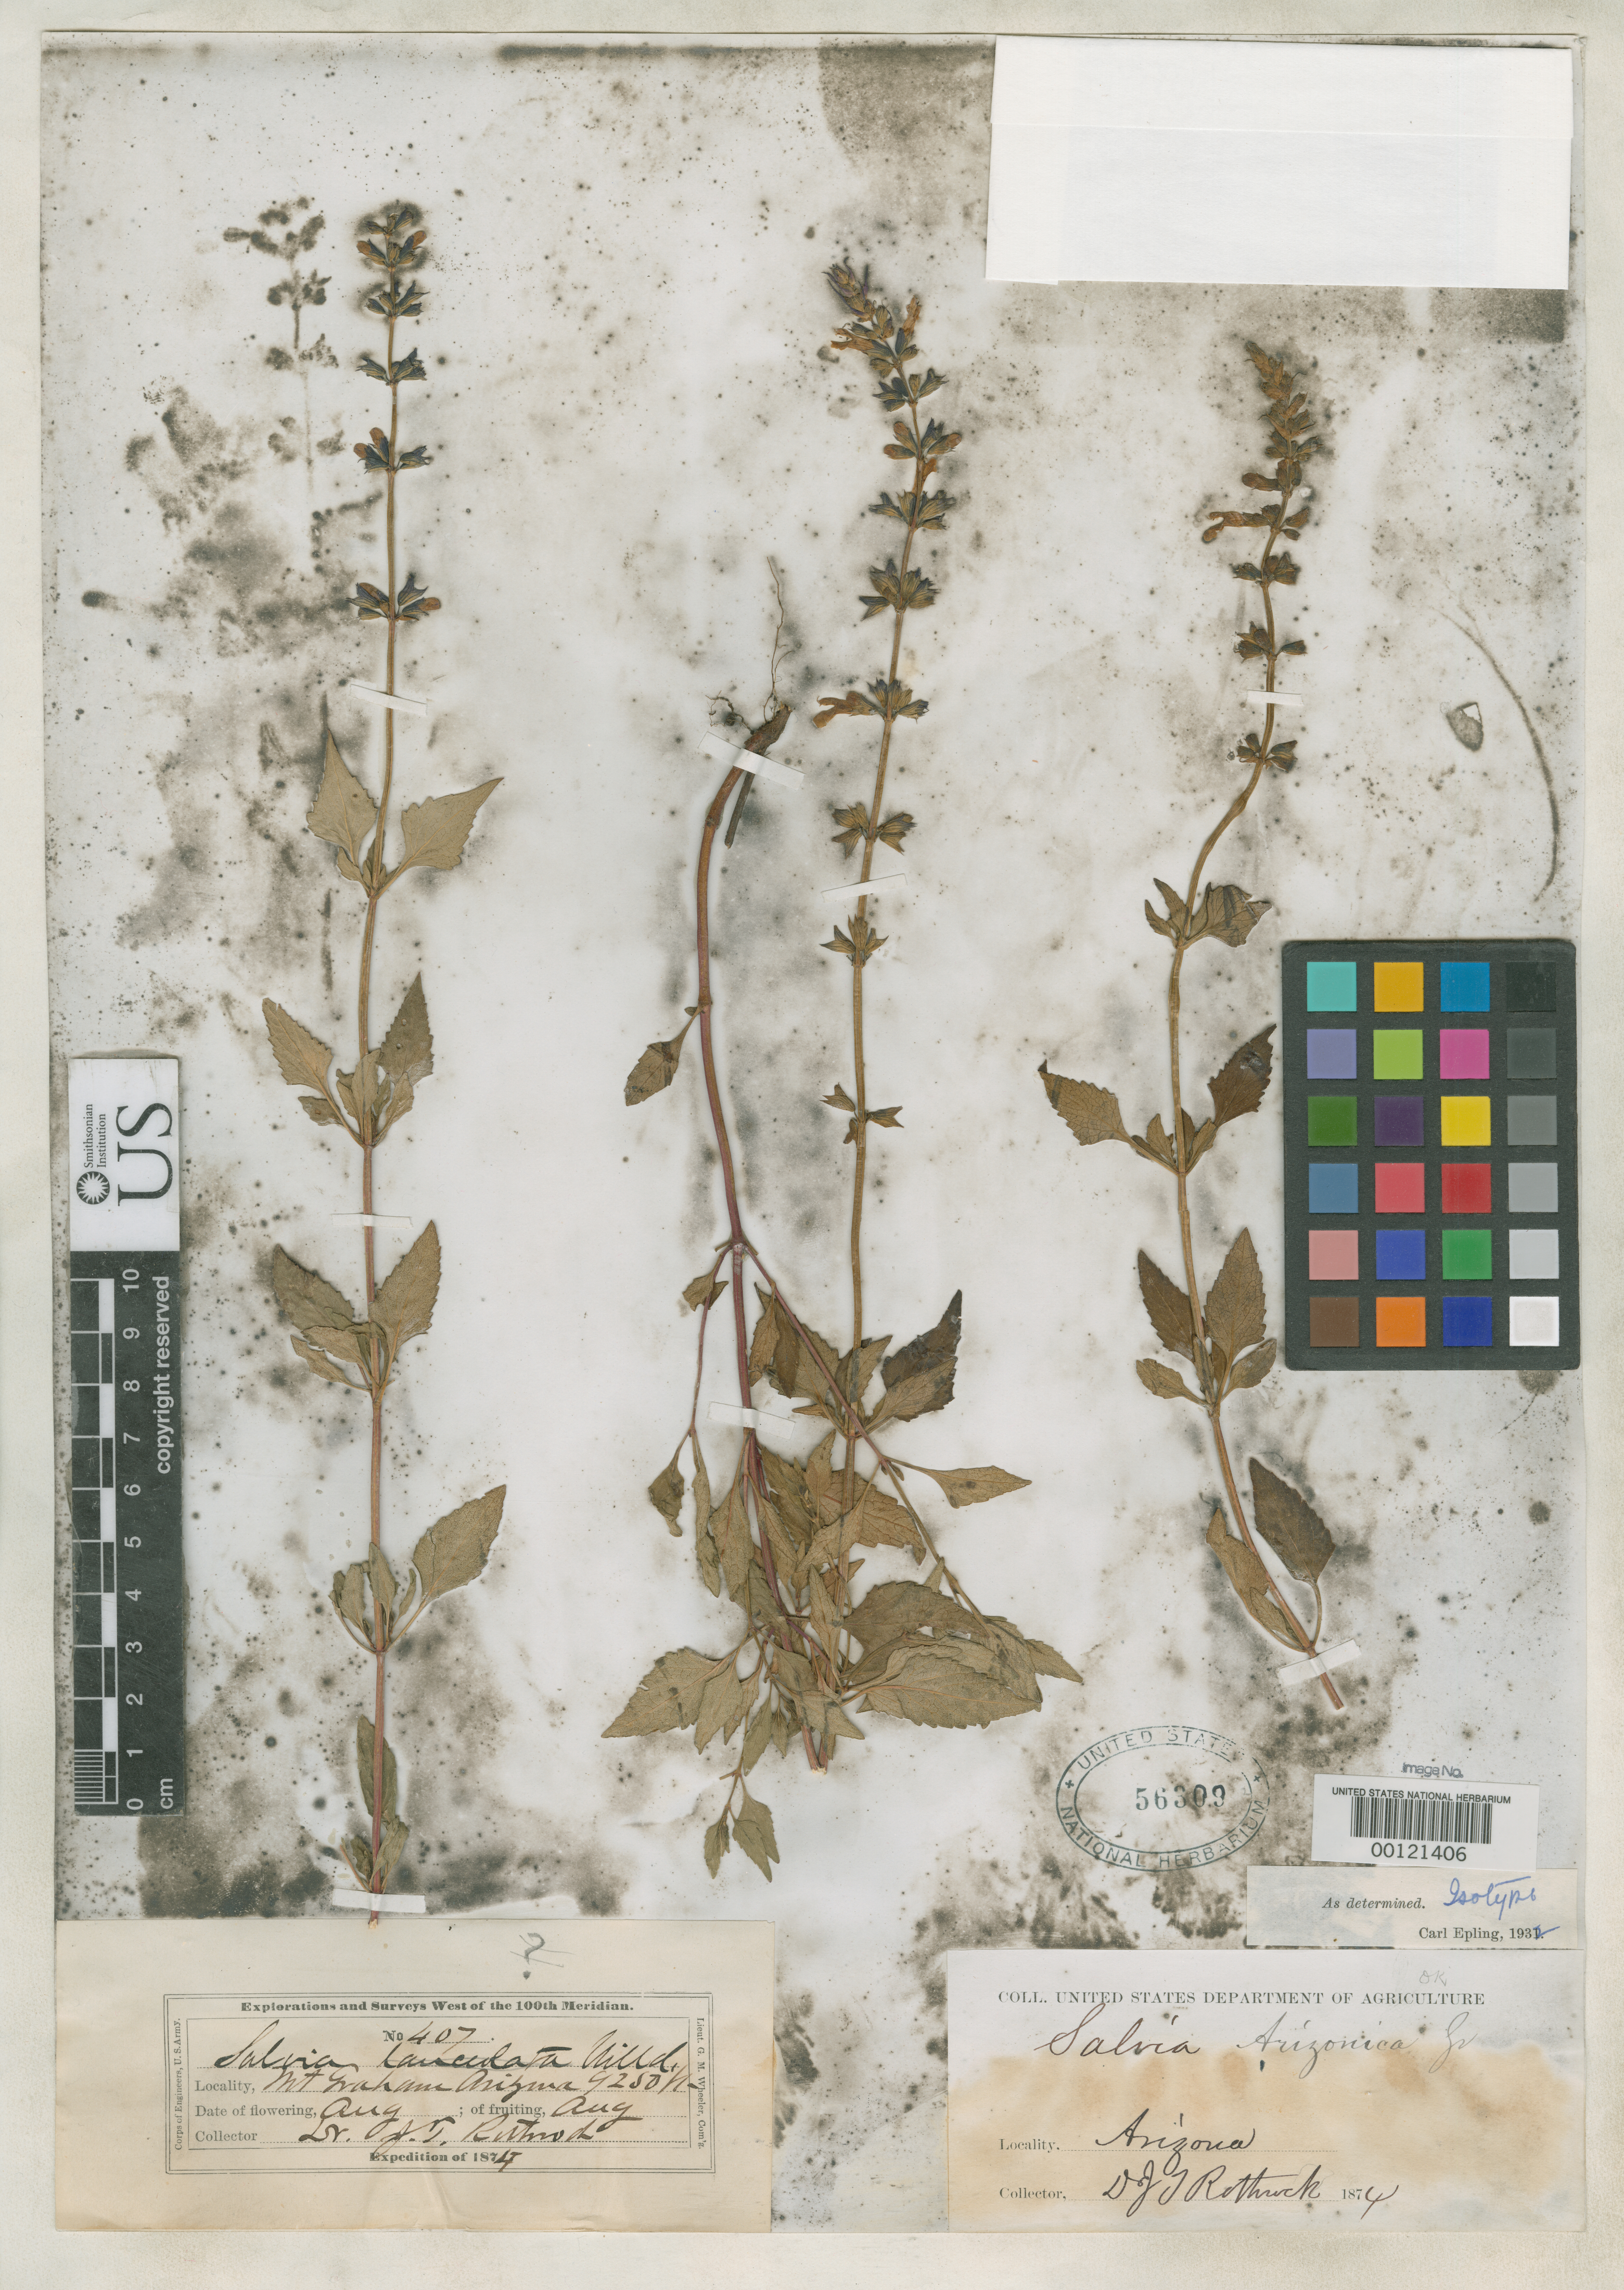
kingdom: Plantae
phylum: Tracheophyta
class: Magnoliopsida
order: Lamiales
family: Lamiaceae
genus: Salvia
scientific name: Salvia arizonica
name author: A. Gray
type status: Isotype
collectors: J. T. Rothrock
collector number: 407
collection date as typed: Aug 1874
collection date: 1874-08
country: United States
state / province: Arizona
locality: Mt. Graham.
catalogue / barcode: US 56309